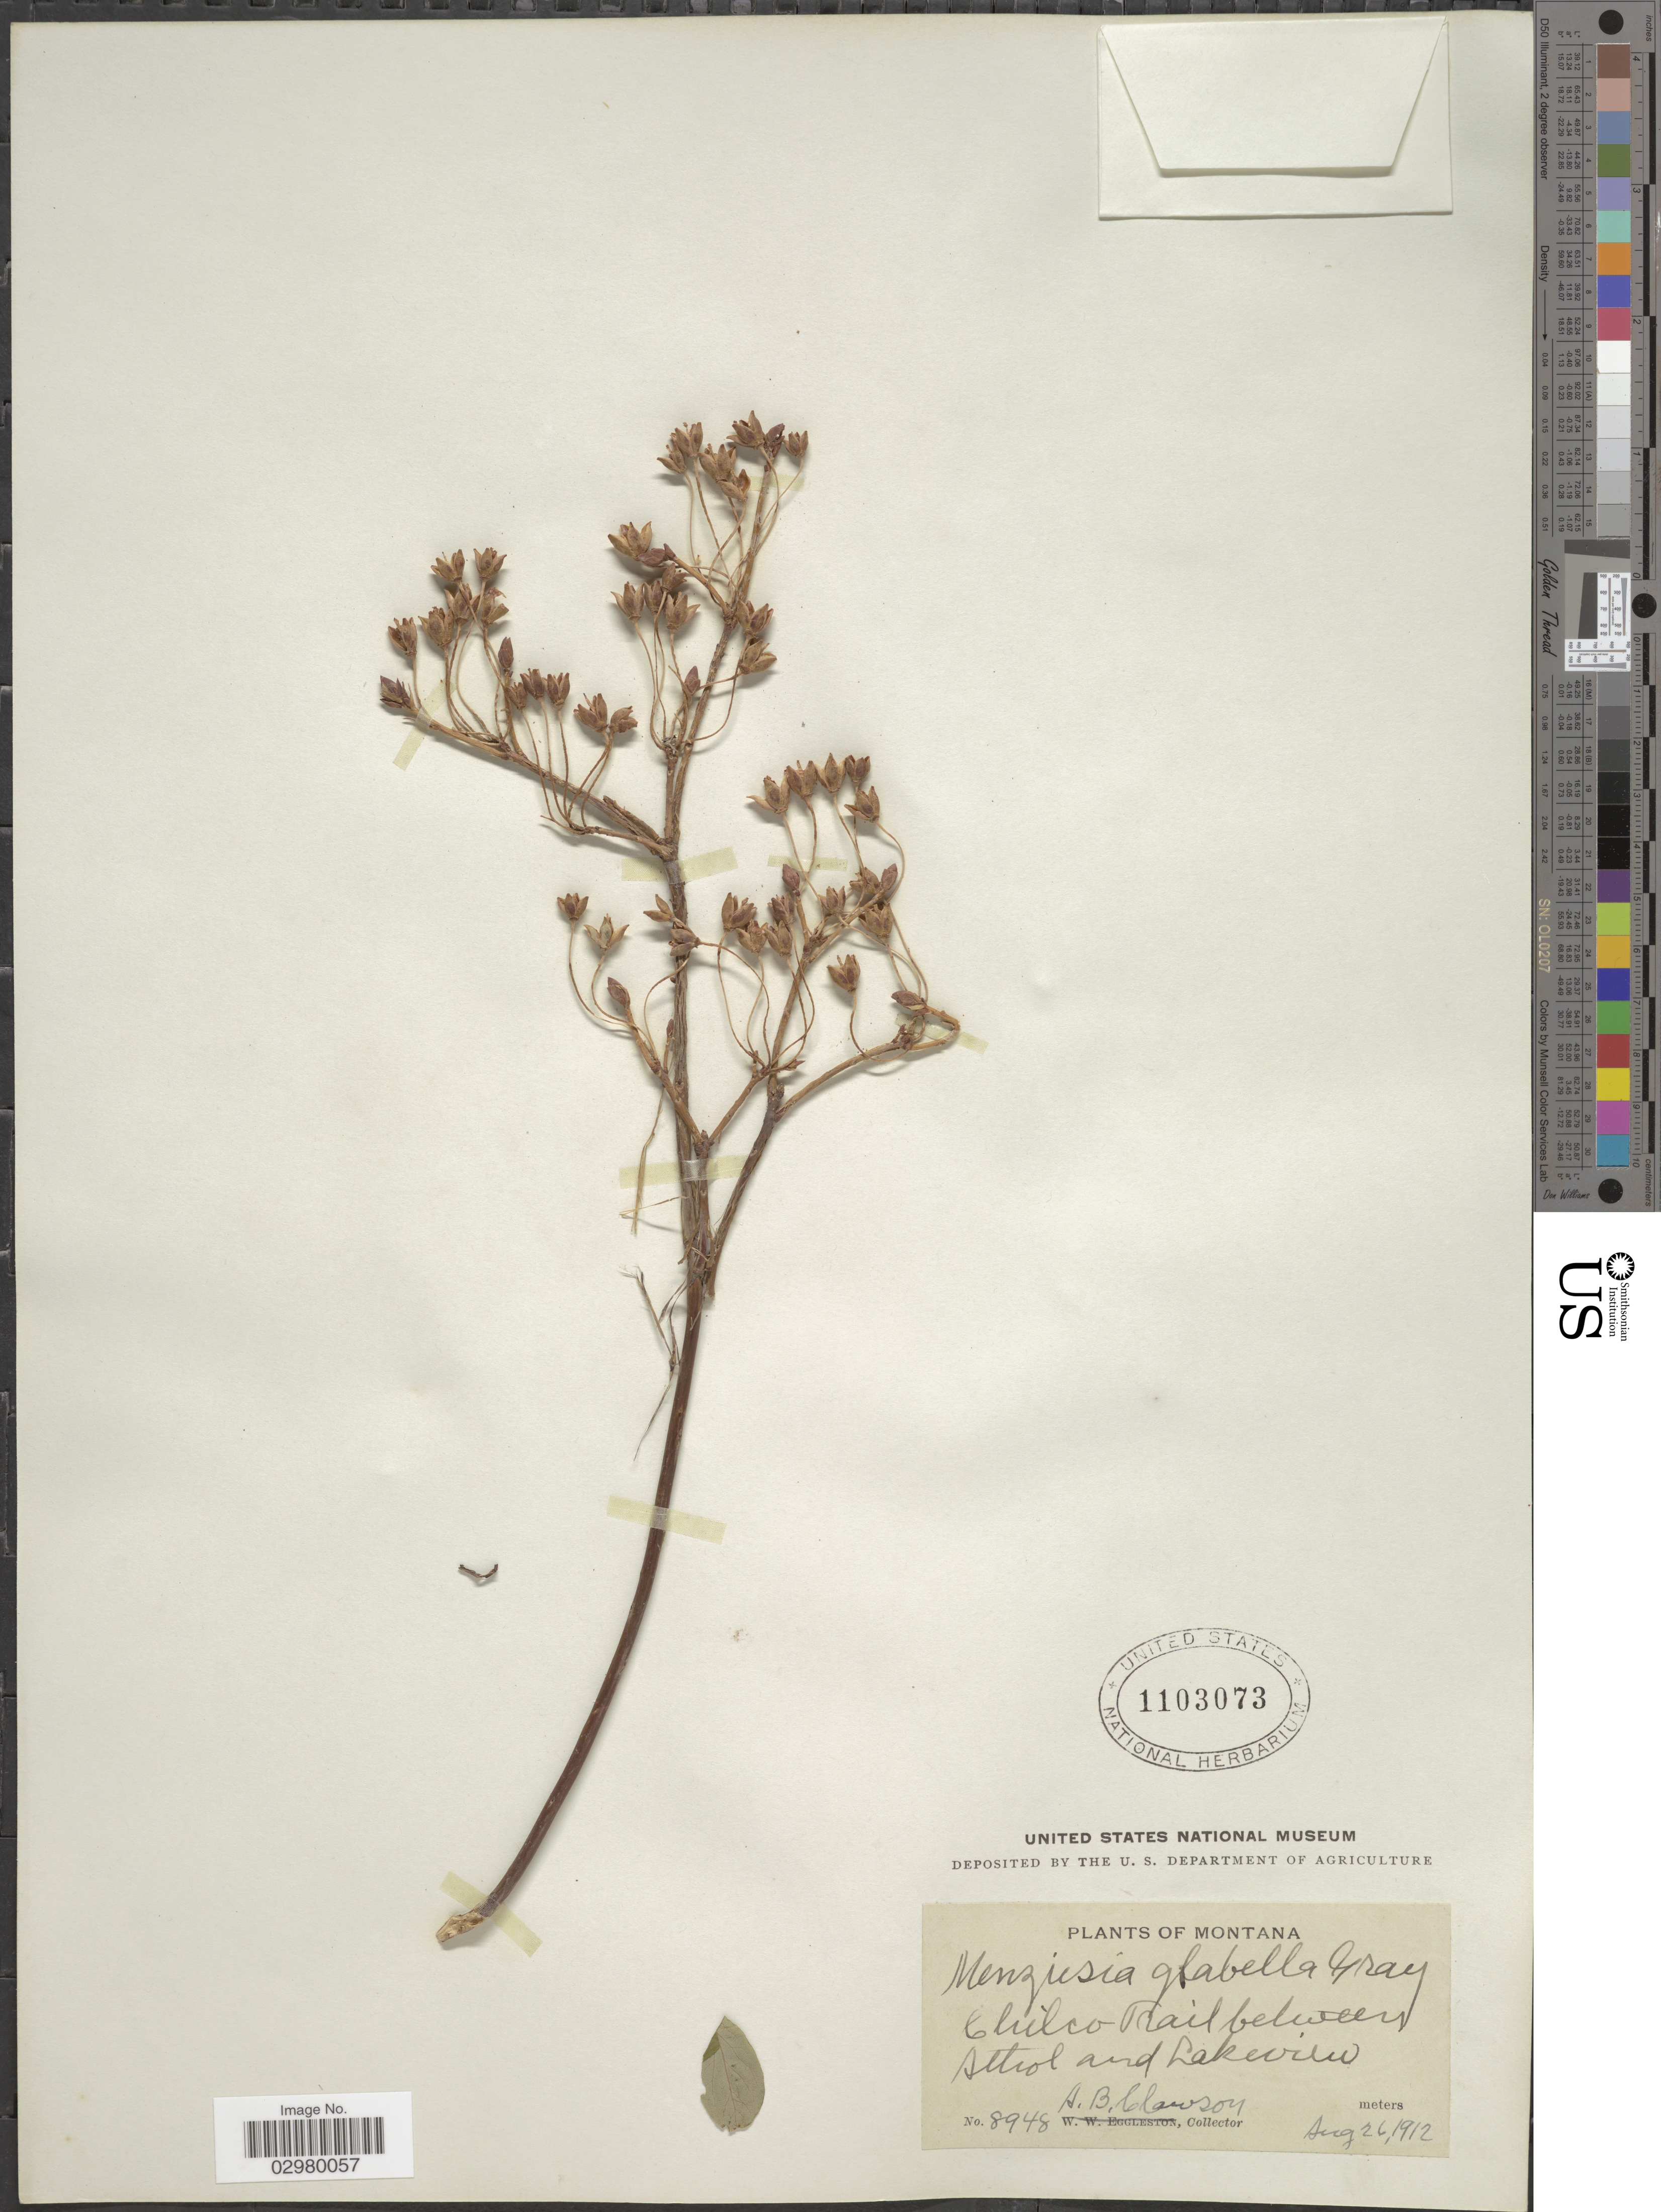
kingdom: Plantae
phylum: Tracheophyta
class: Magnoliopsida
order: Ericales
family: Ericaceae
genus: Menziesia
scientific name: Menziesia ferruginea subsp. glabella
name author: (A. Gray) Calder & Roy L. Taylor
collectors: A. Clawson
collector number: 8948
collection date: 1912-08-26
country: United States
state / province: Idaho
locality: Chilco Trail between Athol and Lakeview.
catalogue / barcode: US 1103073